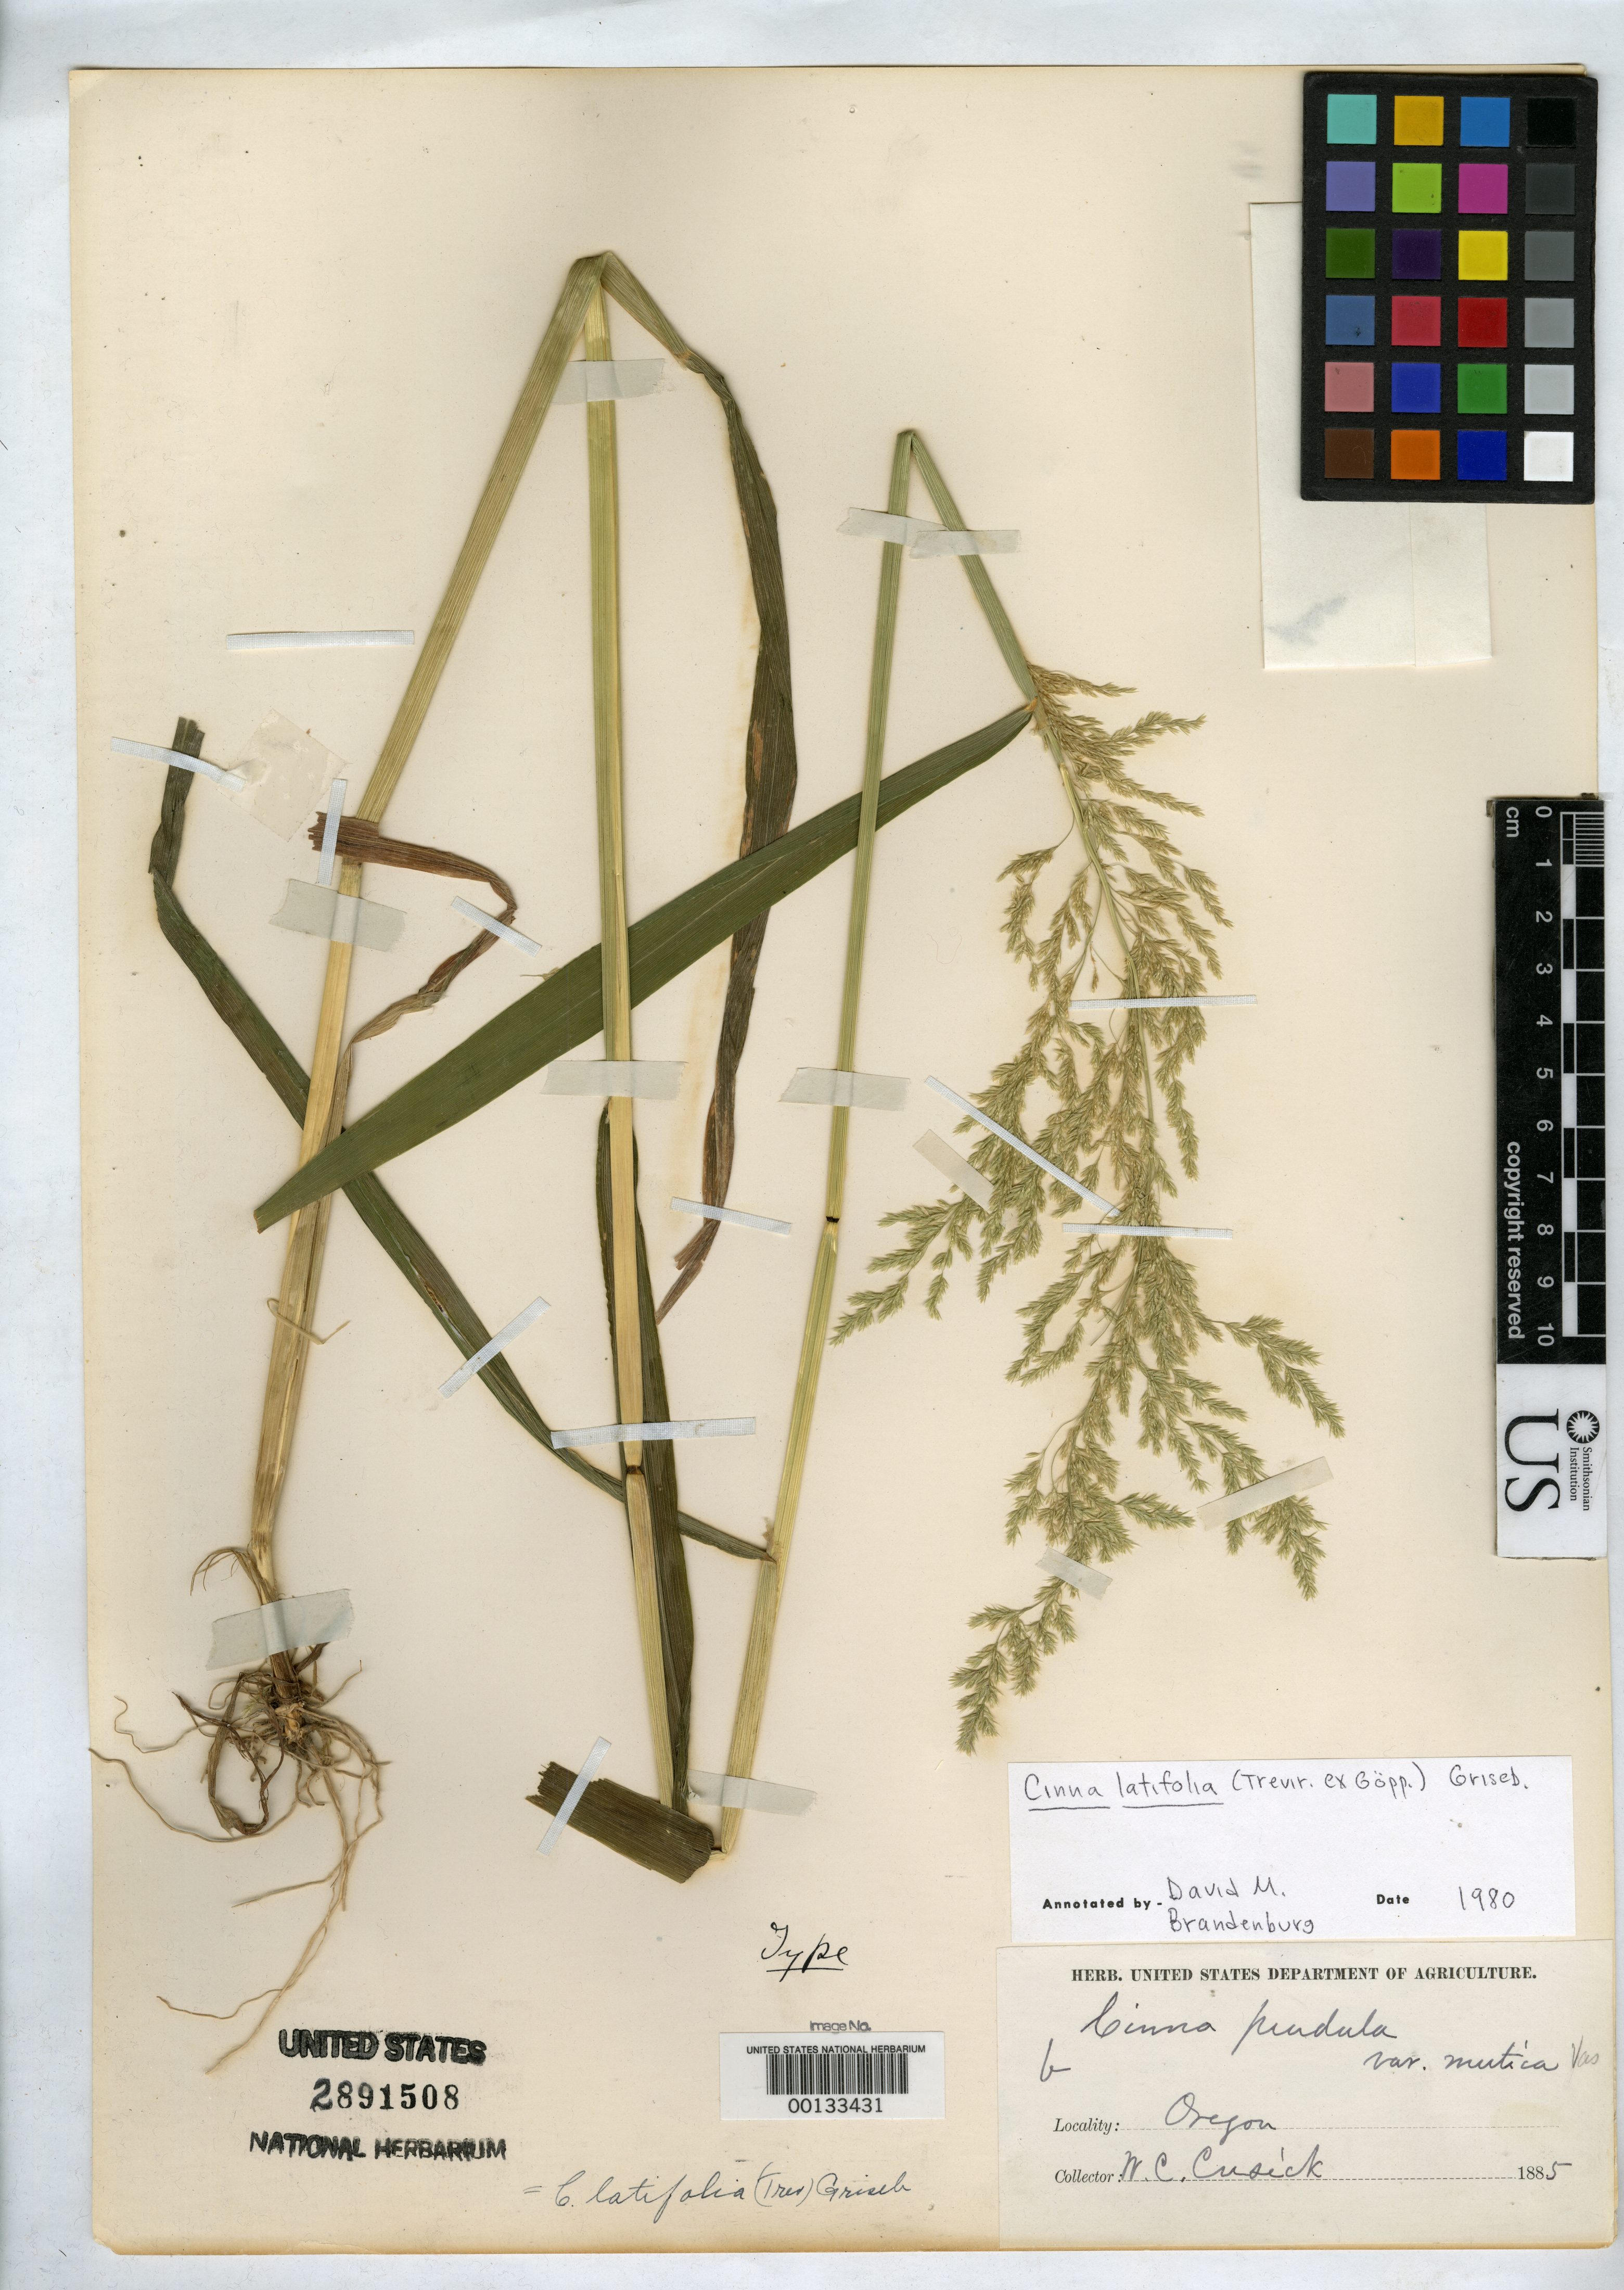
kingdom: Plantae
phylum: Tracheophyta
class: Liliopsida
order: Poales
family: Poaceae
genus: Cinna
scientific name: Cinna pendula var. mutica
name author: Vasey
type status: Isotype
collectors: W. C. Cusick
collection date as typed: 1885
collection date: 1885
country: United States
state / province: Oregon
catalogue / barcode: US 2891508